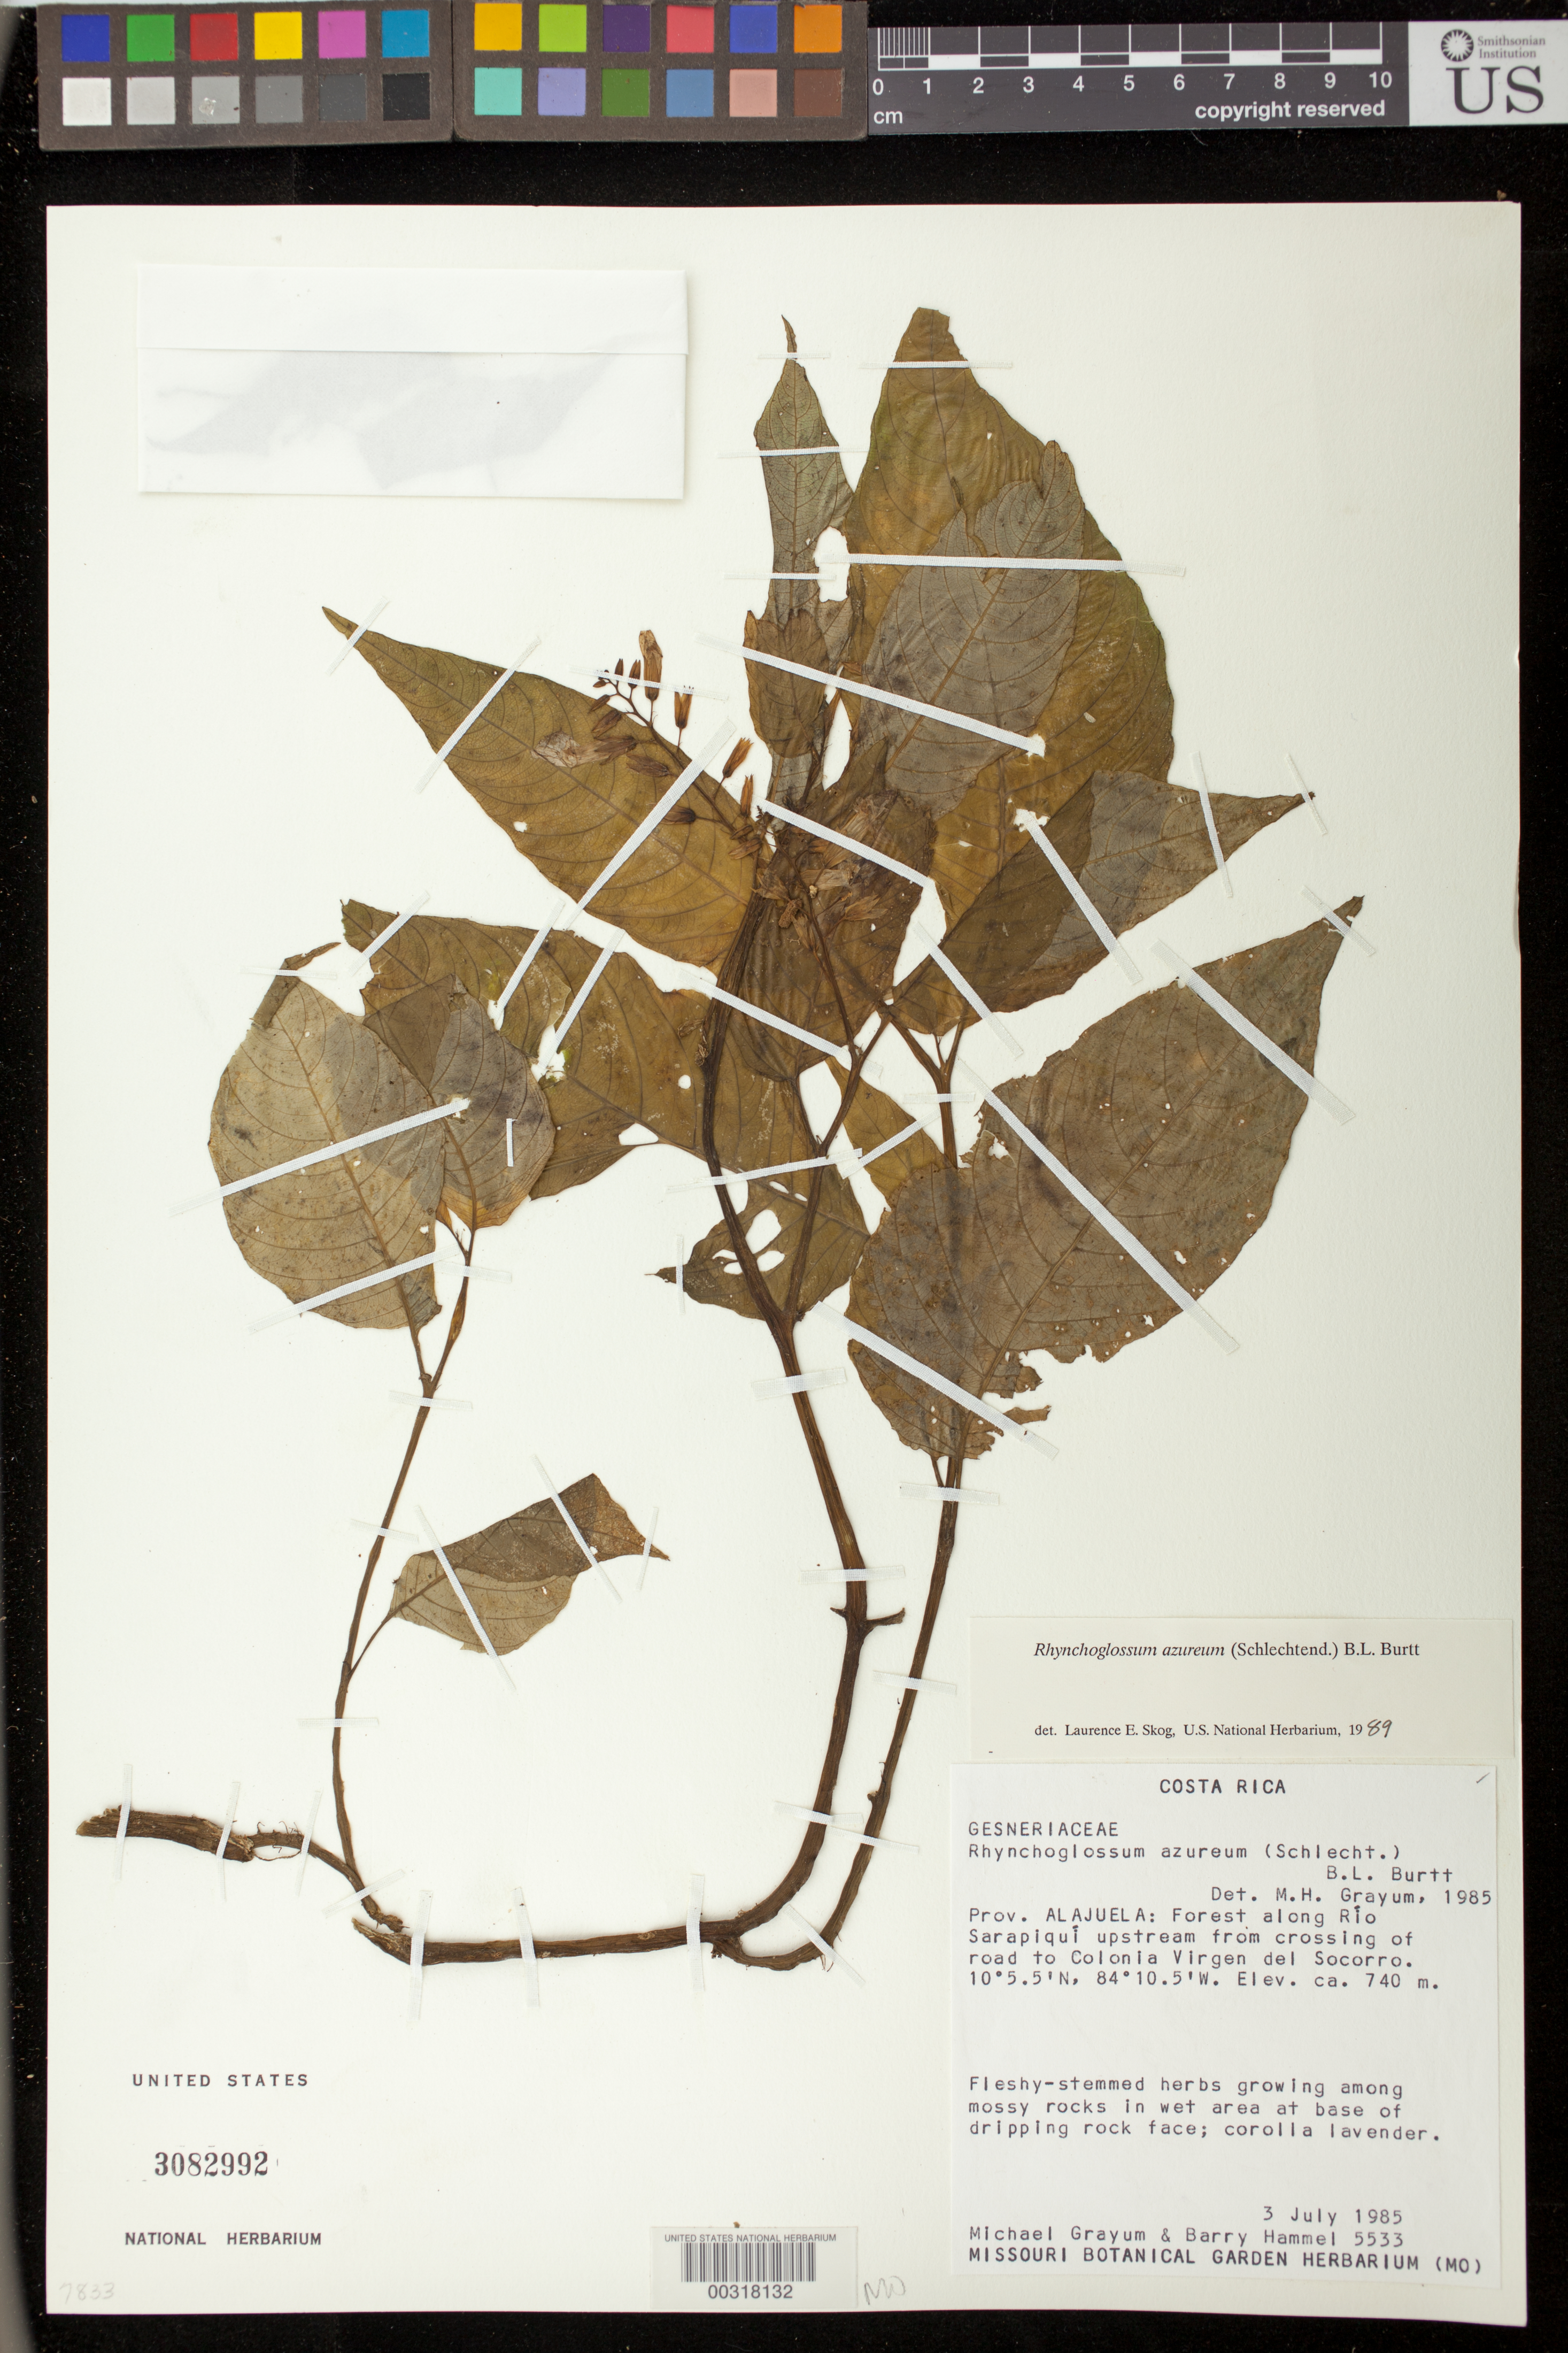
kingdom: Plantae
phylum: Tracheophyta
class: Magnoliopsida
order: Lamiales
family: Gesneriaceae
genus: Rhynchoglossum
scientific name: Rhynchoglossum azureum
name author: (Schltdl.) B.L. Burtt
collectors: M. H. Grayum & B. Hammel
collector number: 5533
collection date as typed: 03 Jul 1985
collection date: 1985-07-03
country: Costa Rica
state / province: Alajuela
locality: Forest along Rio Sarapiqui upstream from crossing of road to Colonia Virgen de Socorro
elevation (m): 740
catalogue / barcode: US 3082992